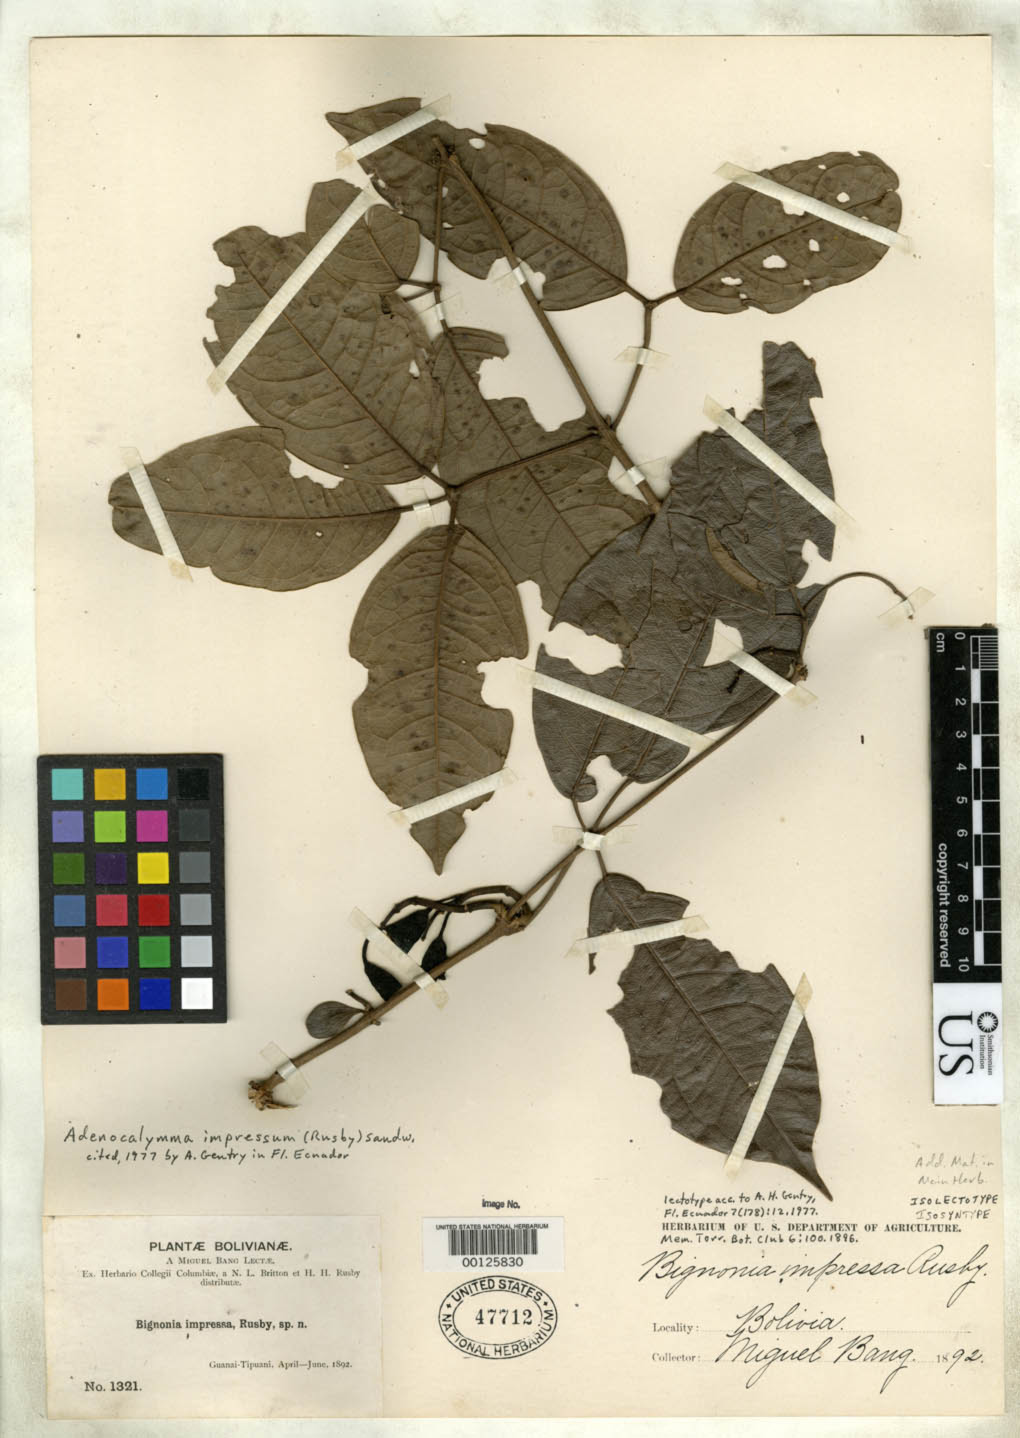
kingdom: Plantae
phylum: Tracheophyta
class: Magnoliopsida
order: Lamiales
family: Bignoniaceae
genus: Bignonia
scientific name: Bignonia impressa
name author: Rusby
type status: Isolectotype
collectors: M. Bang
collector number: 1321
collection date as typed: Apr 1892 to -- Jun 1892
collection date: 1892-04/1892-06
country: Bolivia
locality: Guanai - Tipuani.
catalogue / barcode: US 47712